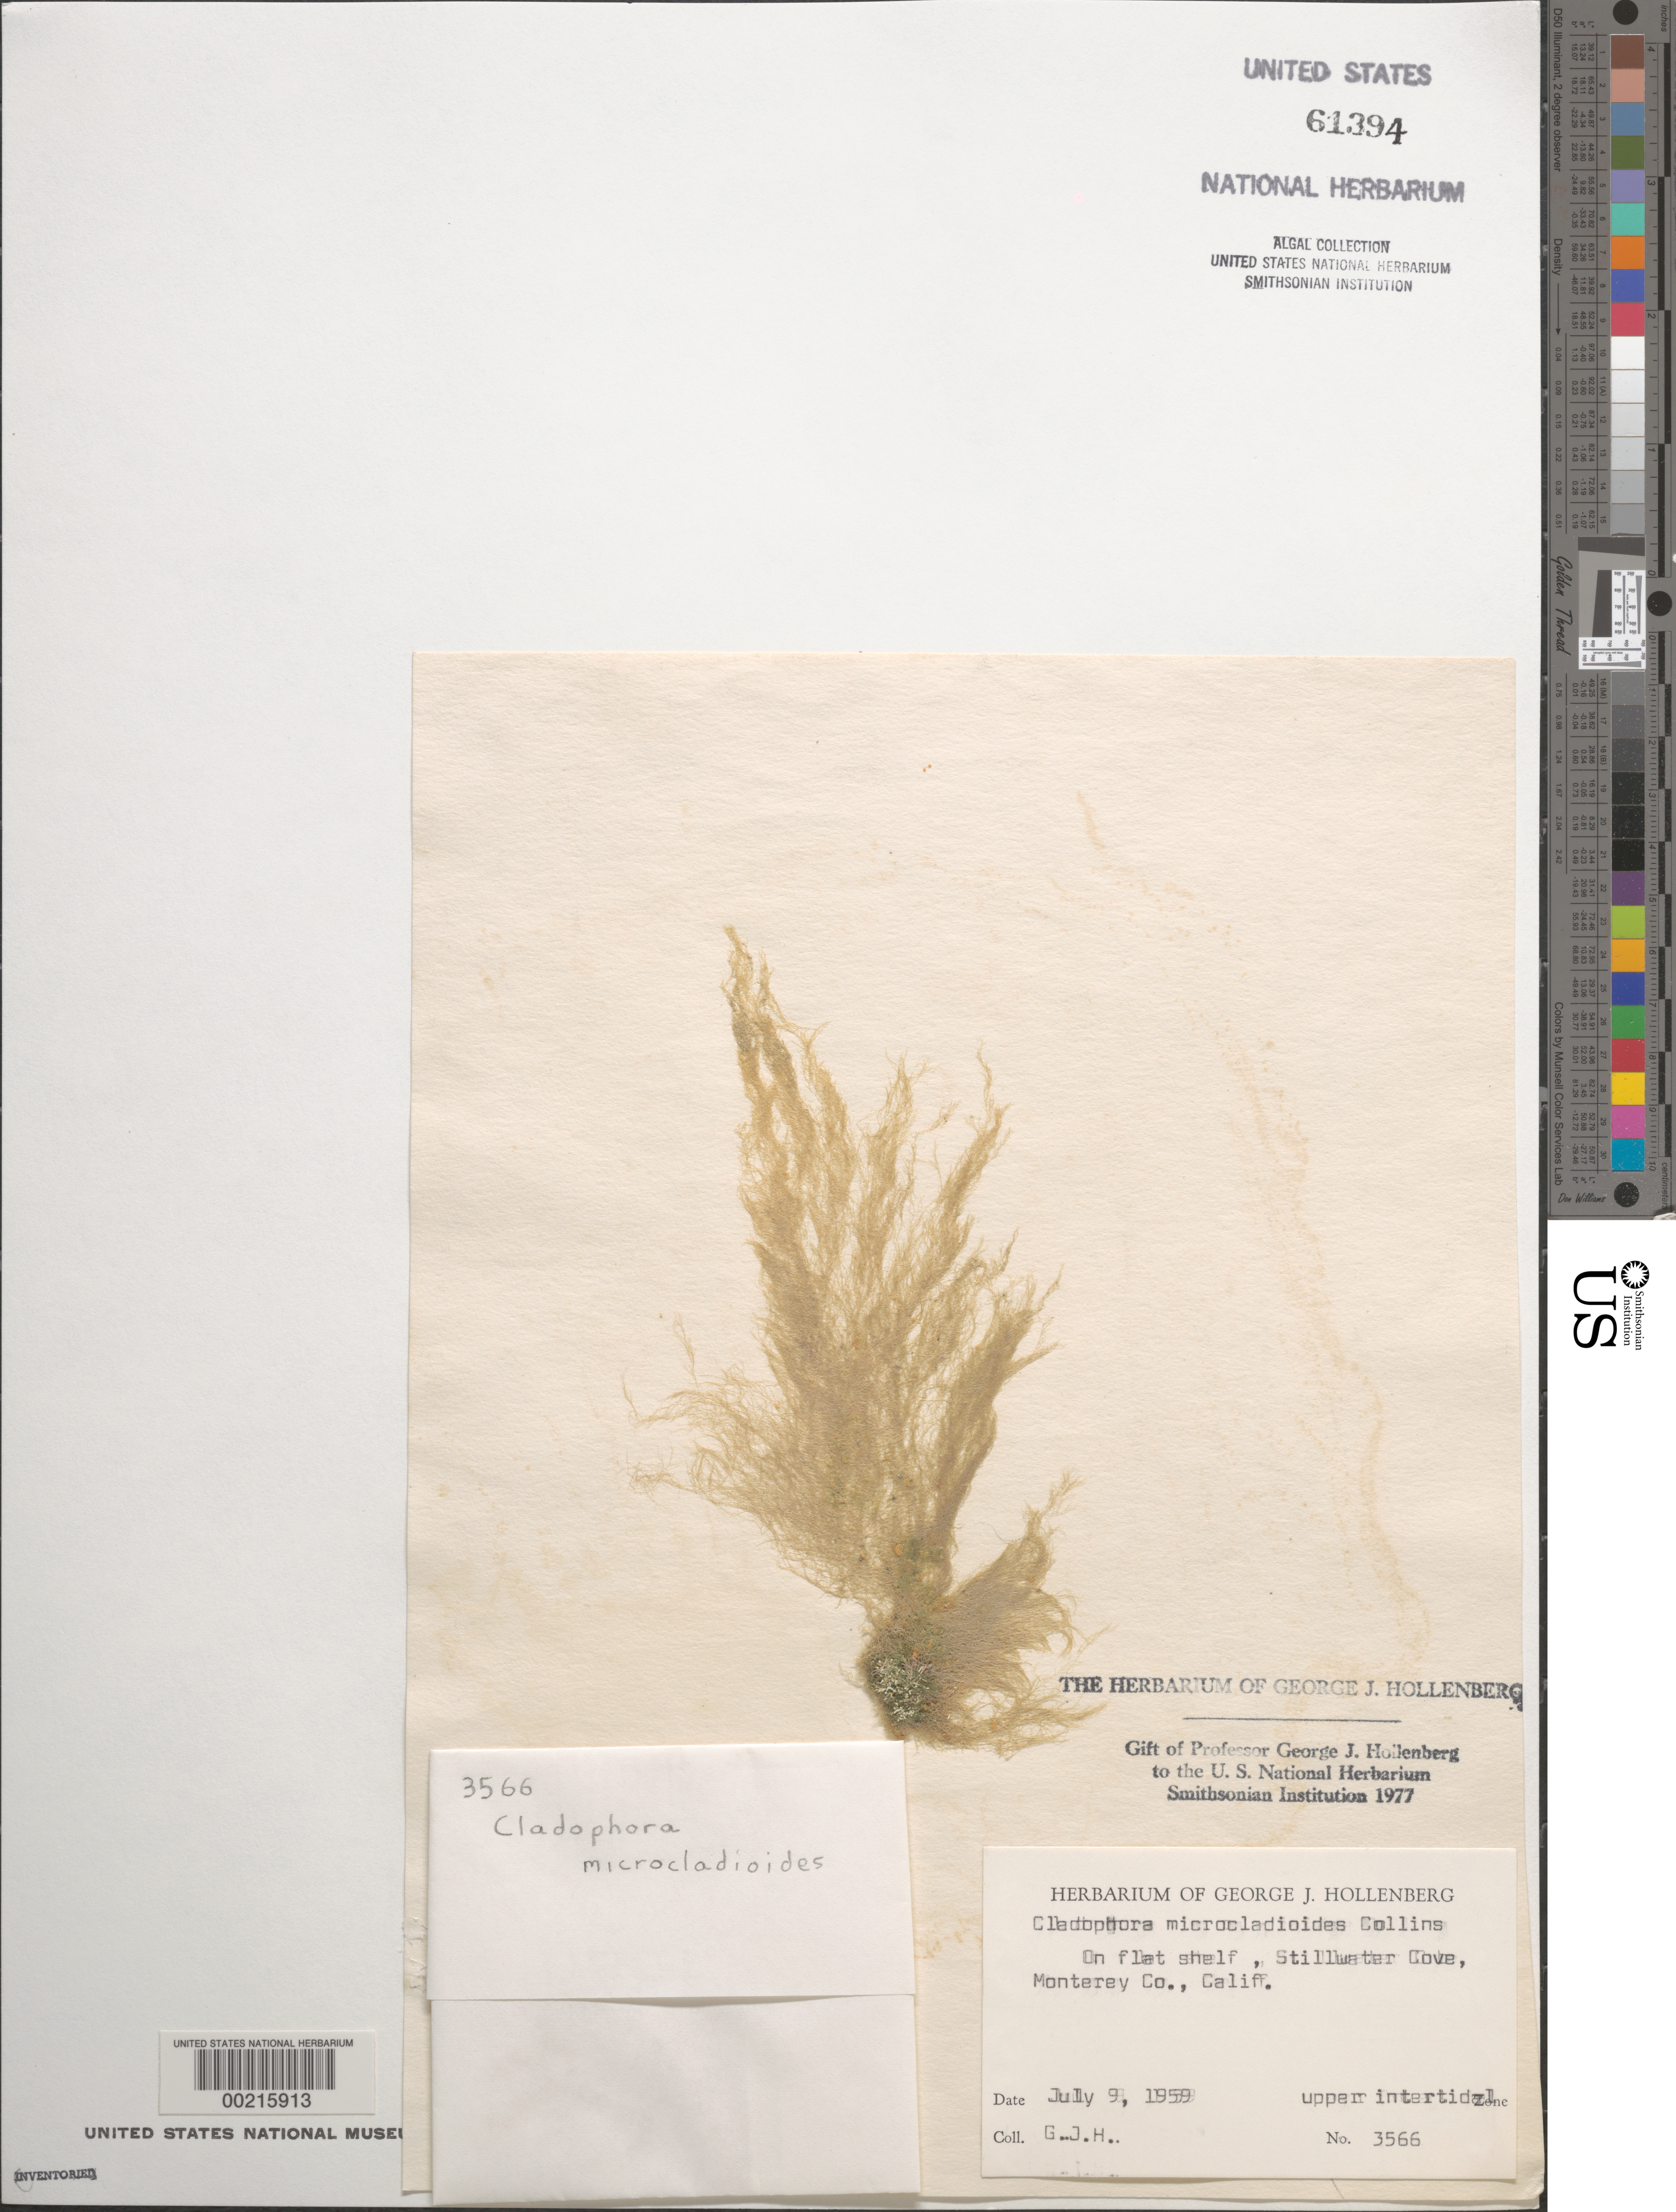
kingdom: Plantae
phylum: Chlorophyta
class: Ulvophyceae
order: Cladophorales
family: Cladophoraceae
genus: Cladophora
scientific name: Cladophora microcladioides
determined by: Hollenberg, George J.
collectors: G. Hollenberg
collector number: GJH 3566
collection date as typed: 09 Jul 1959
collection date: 1959-07-09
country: United States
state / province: California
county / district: Monterey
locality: Stillwater Cove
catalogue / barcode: US 61394